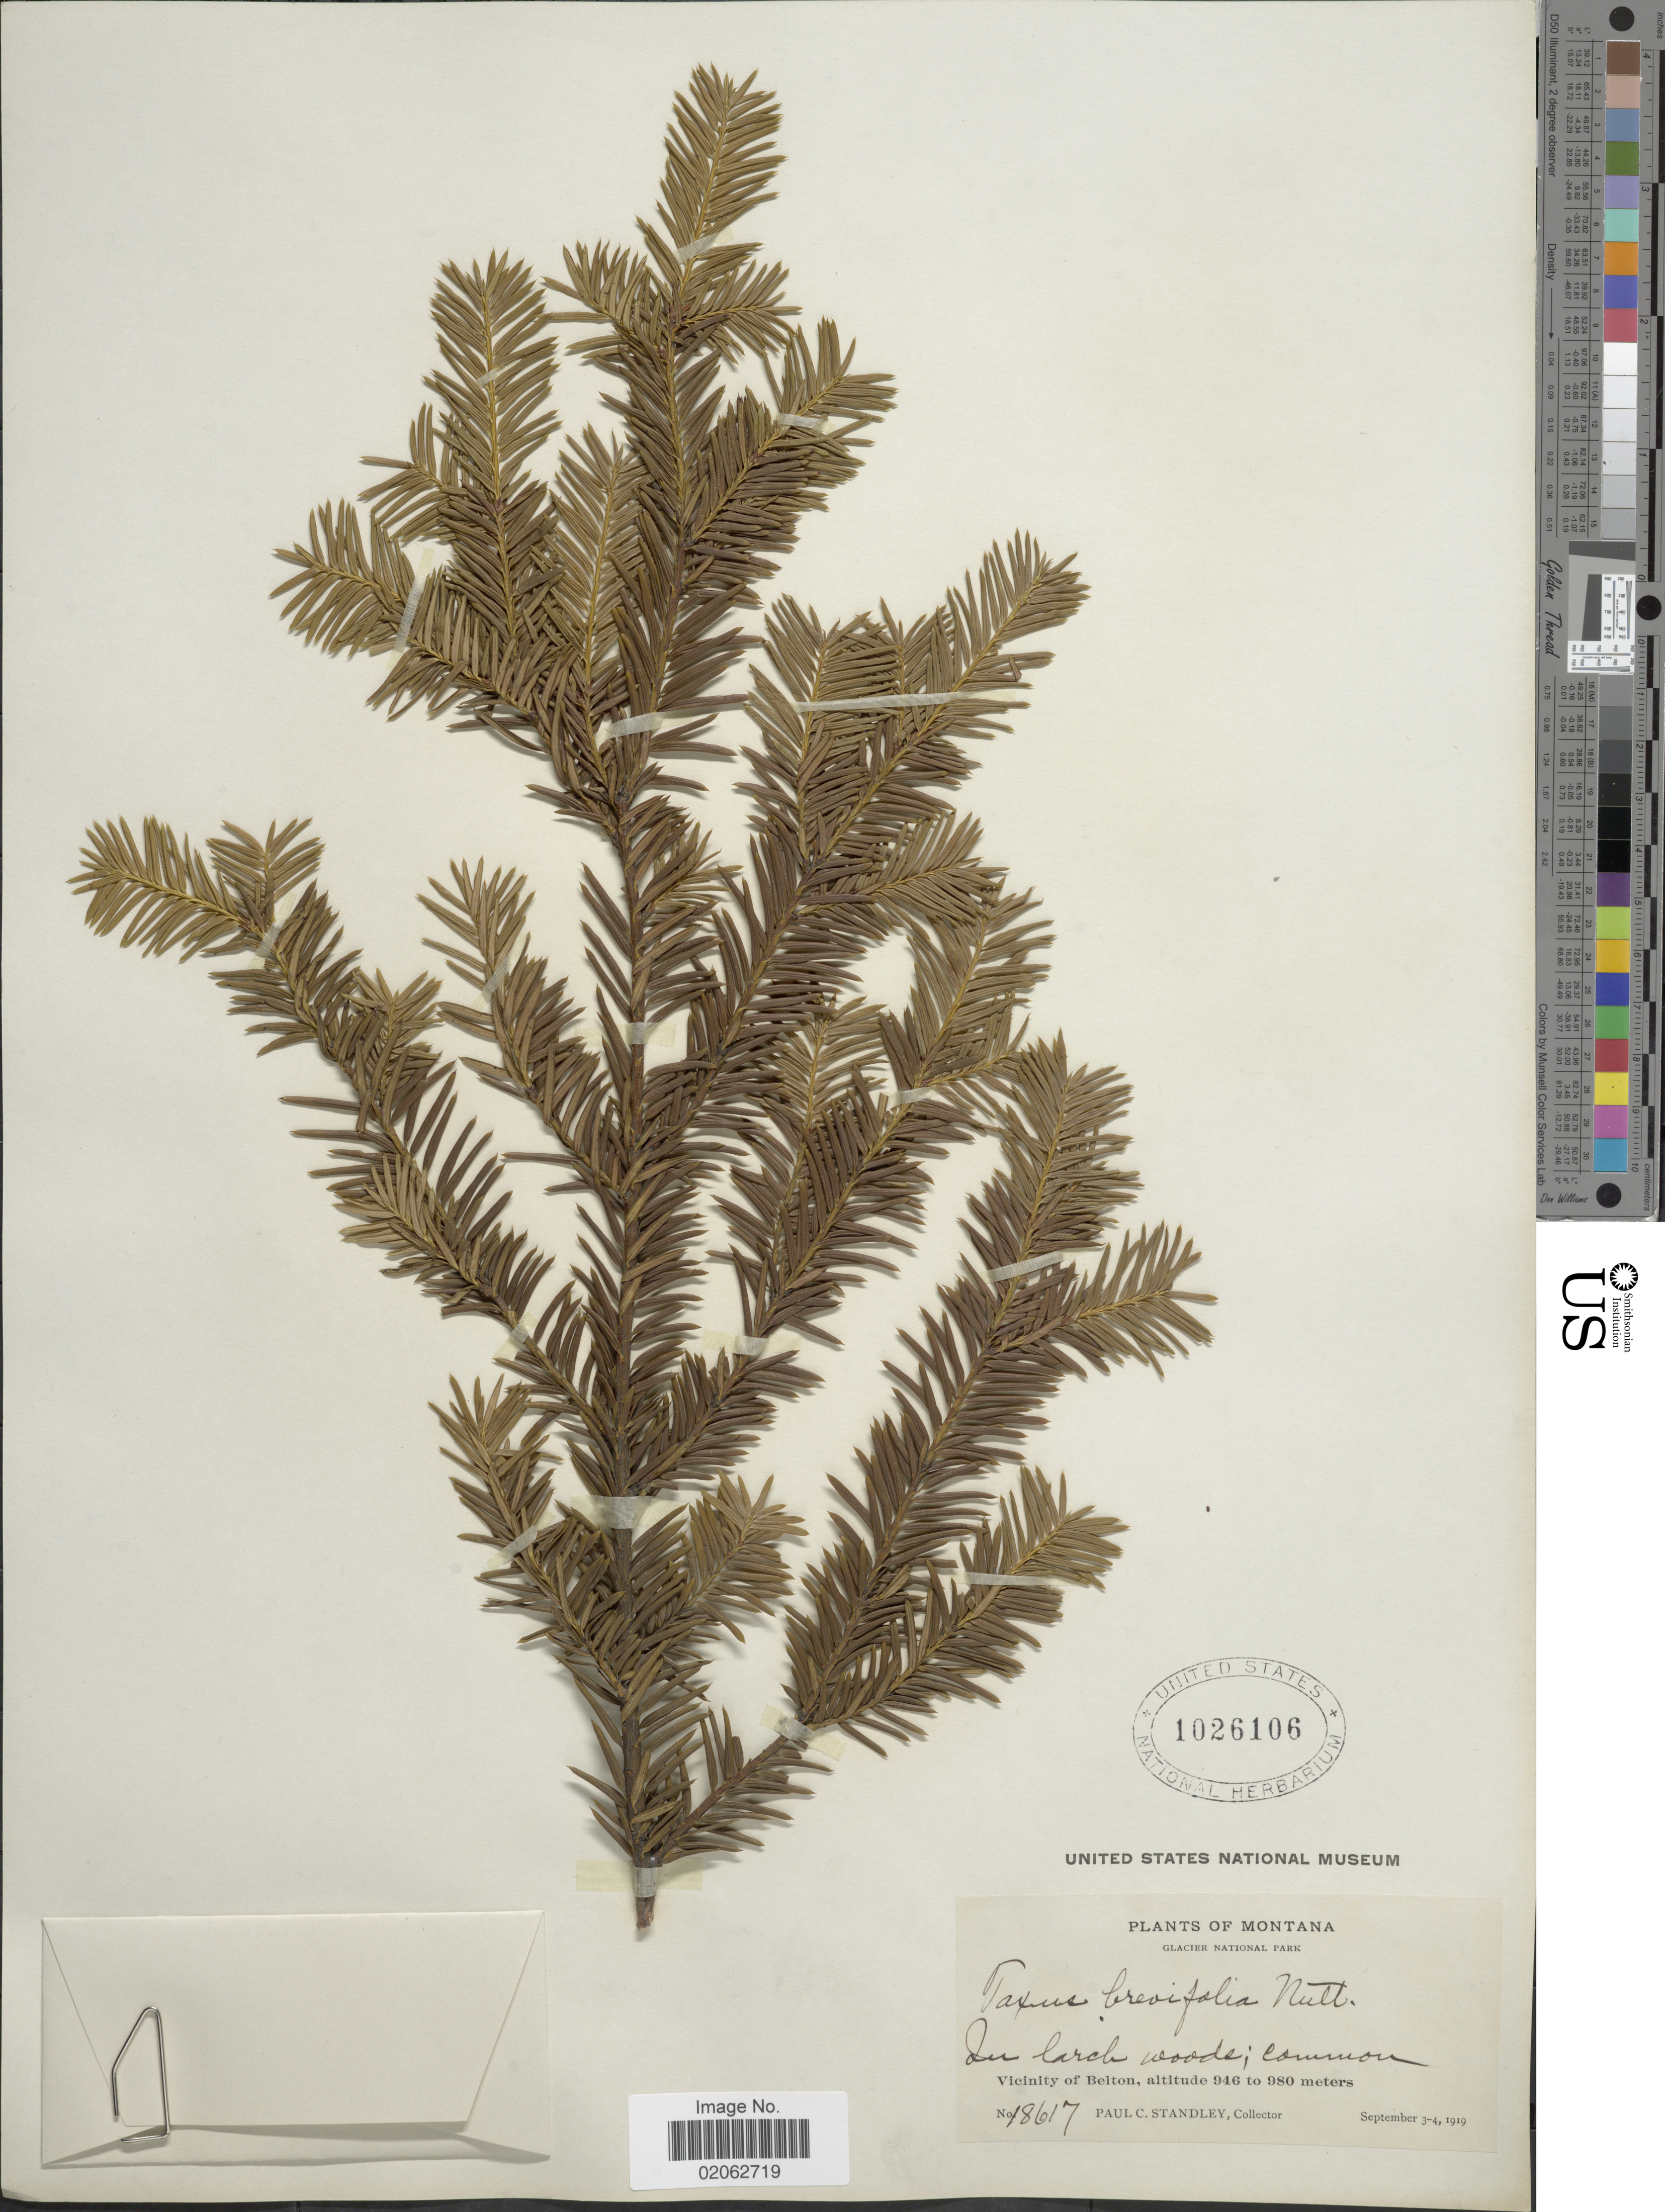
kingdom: Plantae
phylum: Tracheophyta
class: Pinopsida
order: Pinales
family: Taxaceae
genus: Taxus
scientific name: Taxus brevifolia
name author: Nutt.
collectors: P. C. Standley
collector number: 18617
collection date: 1919-09-03/1919-09-04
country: United States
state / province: Montana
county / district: Flathead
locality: Glacier National Park, Vicinity of Belton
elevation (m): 946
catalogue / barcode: US 1026106